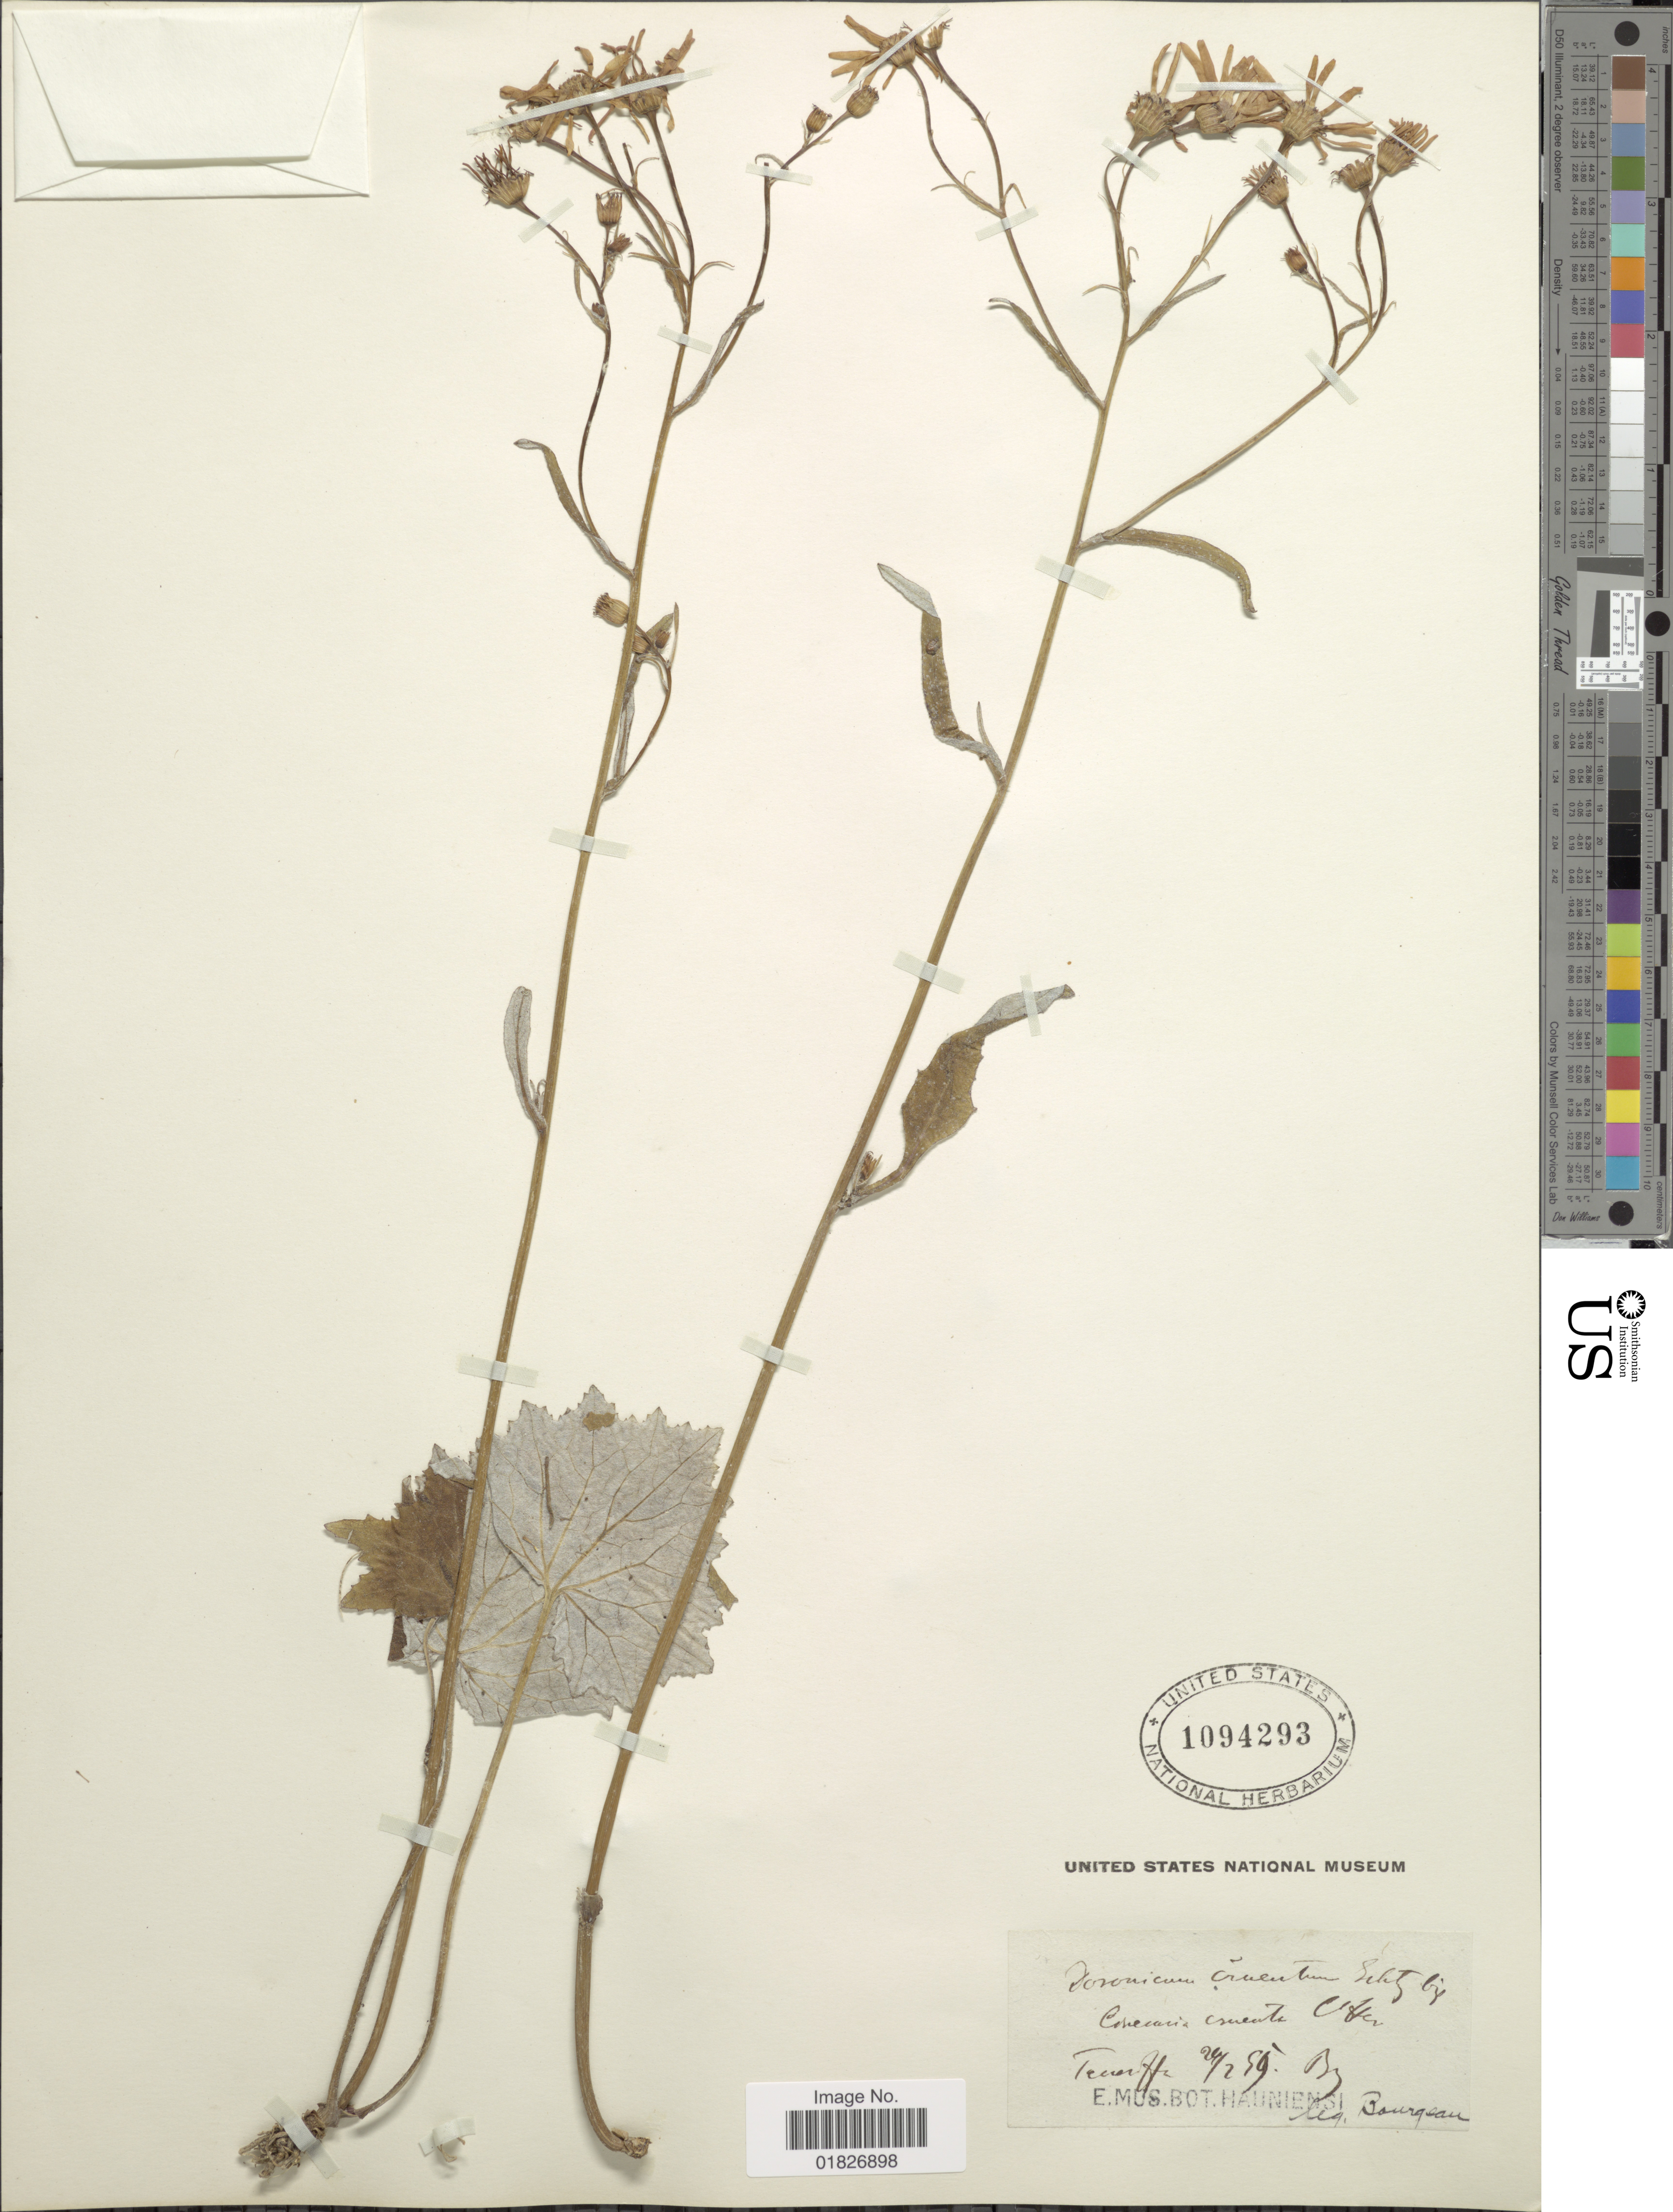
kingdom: Plantae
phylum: Tracheophyta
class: Magnoliopsida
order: Asterales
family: Asteraceae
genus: Pericallis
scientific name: Pericallis sp.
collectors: -. Bourgeau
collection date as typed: Transcribed d/m/y: 24/2/59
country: Spain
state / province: Canarias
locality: Teneriffa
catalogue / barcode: US 1094293